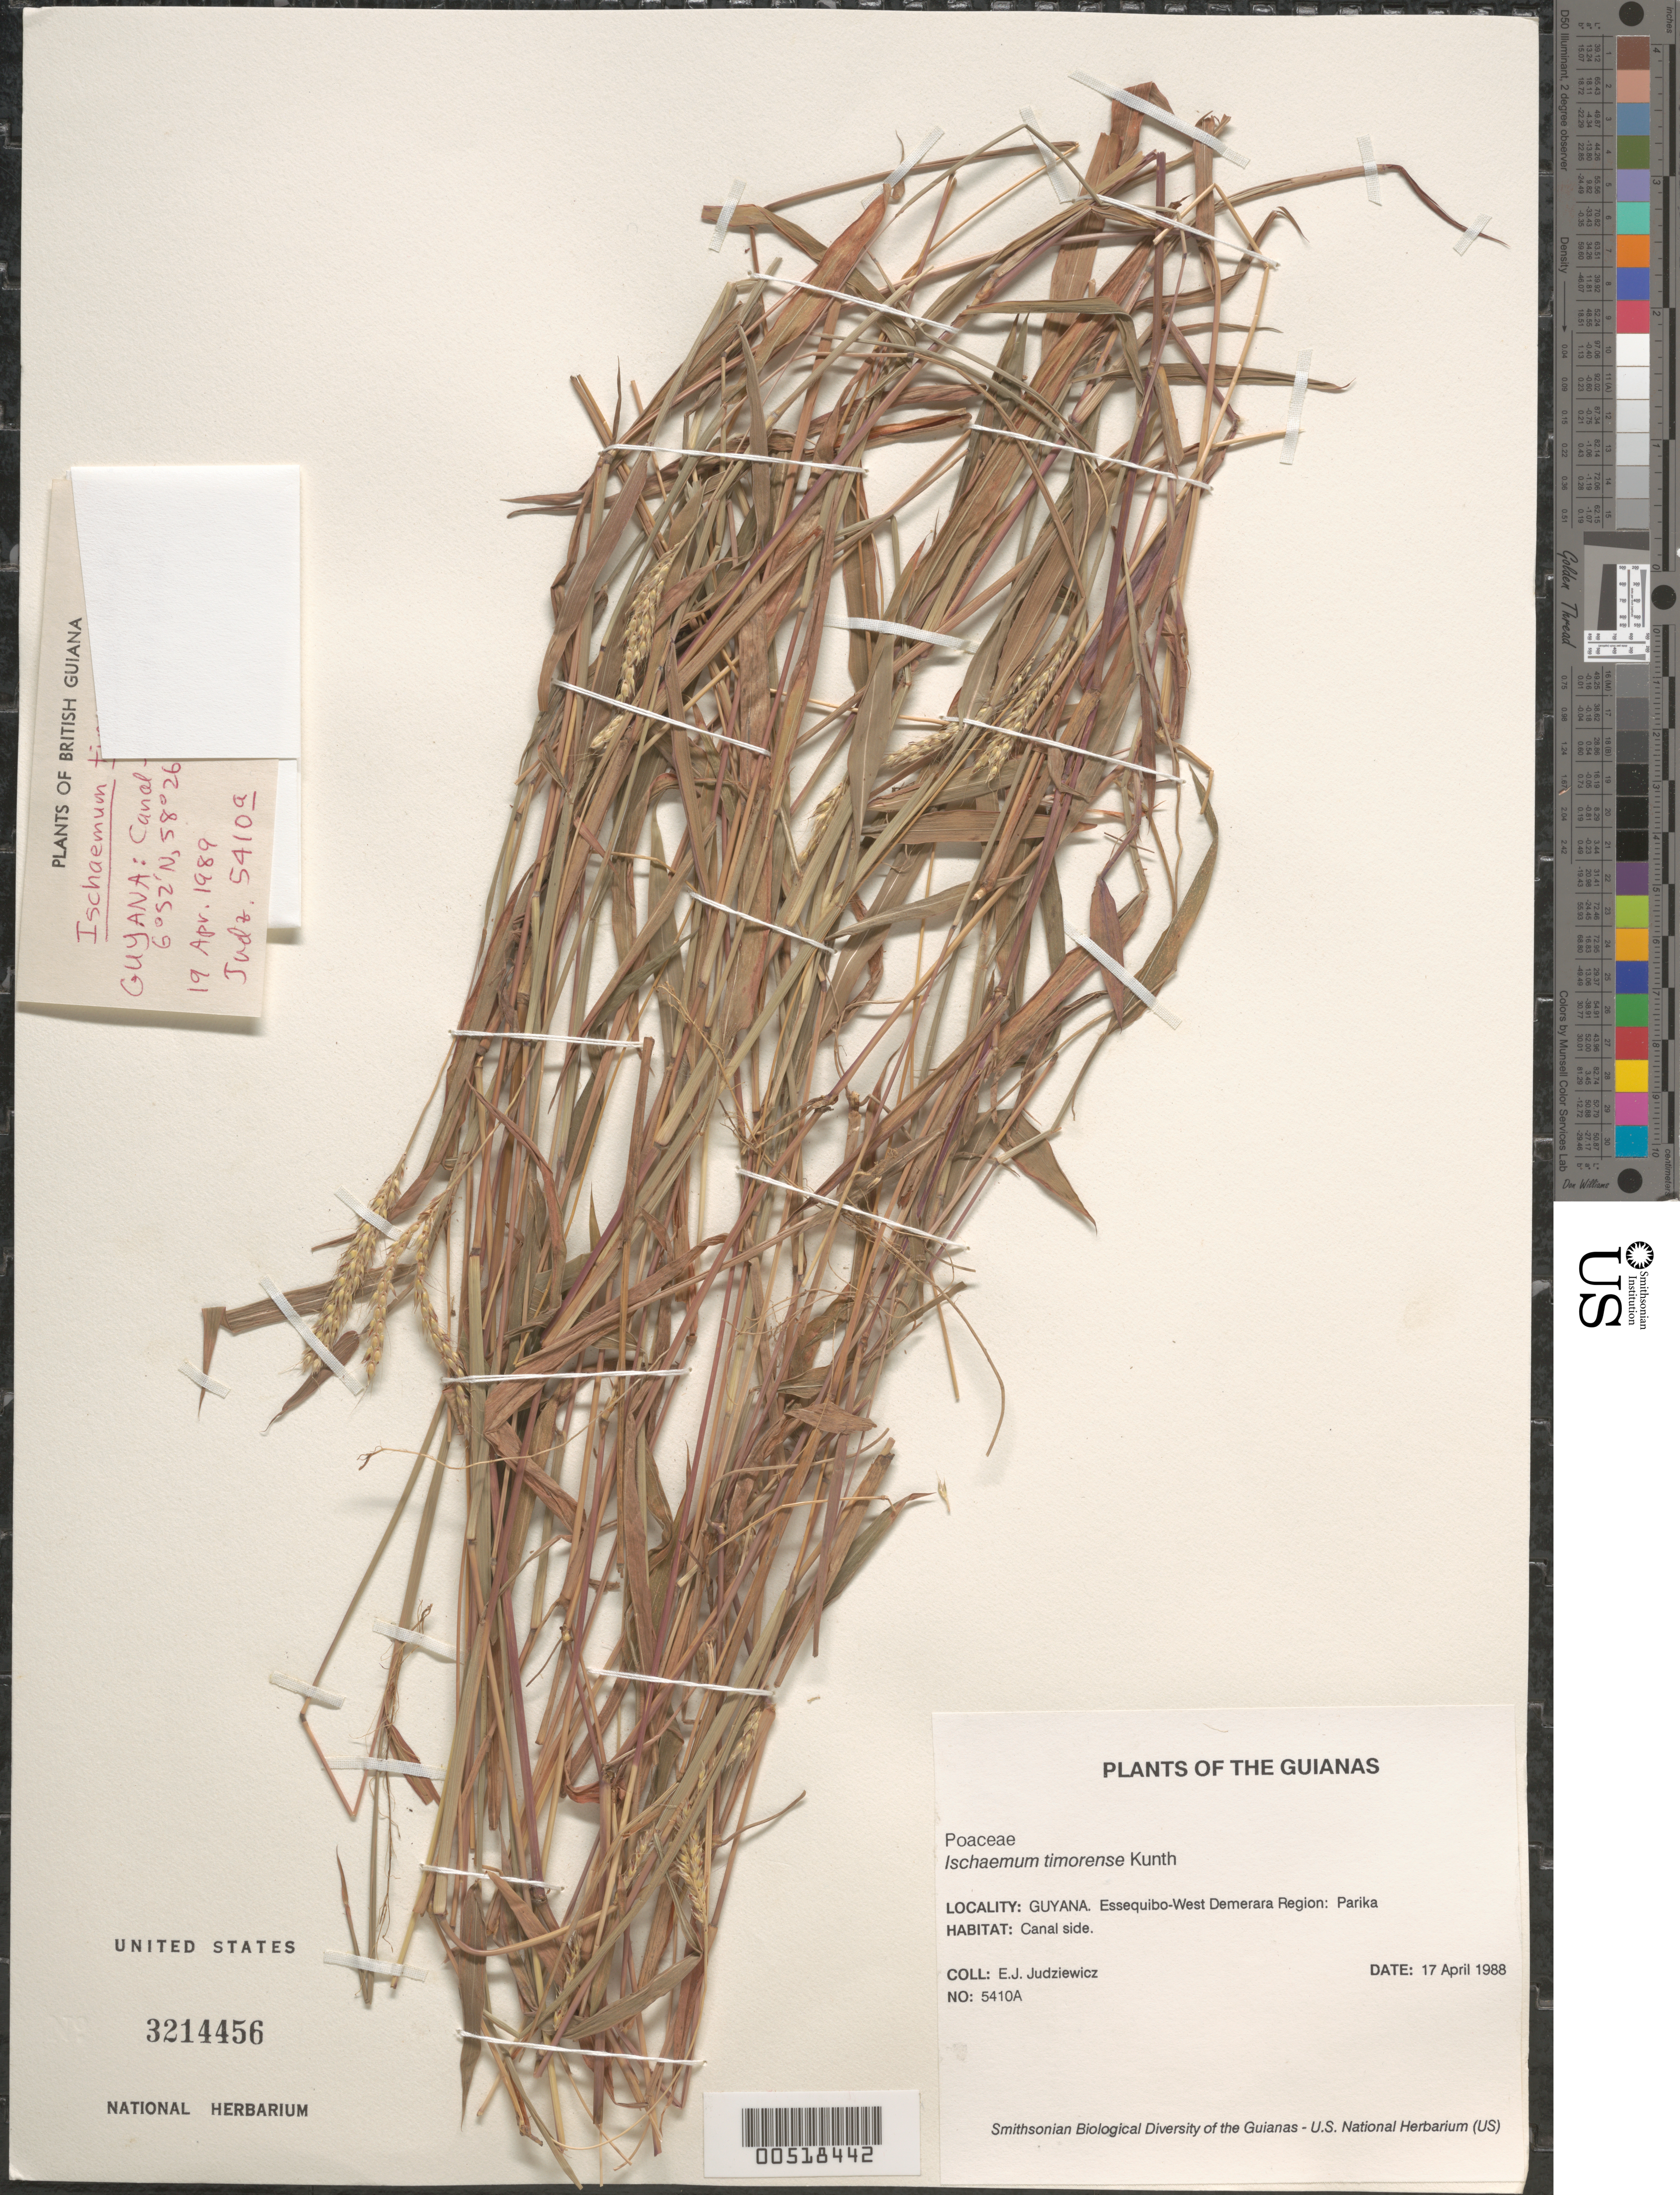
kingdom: Plantae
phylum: Tracheophyta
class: Liliopsida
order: Poales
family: Poaceae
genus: Ischaemum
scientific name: Ischaemum timorense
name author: Kunth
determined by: Judziewicz, E. J.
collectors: E. J. Judziewicz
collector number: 5410 a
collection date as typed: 17 April 1988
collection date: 1988-04-17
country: Guyana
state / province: Essequibo Isl-W. Demerara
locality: Parika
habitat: Canal side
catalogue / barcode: US 3214456